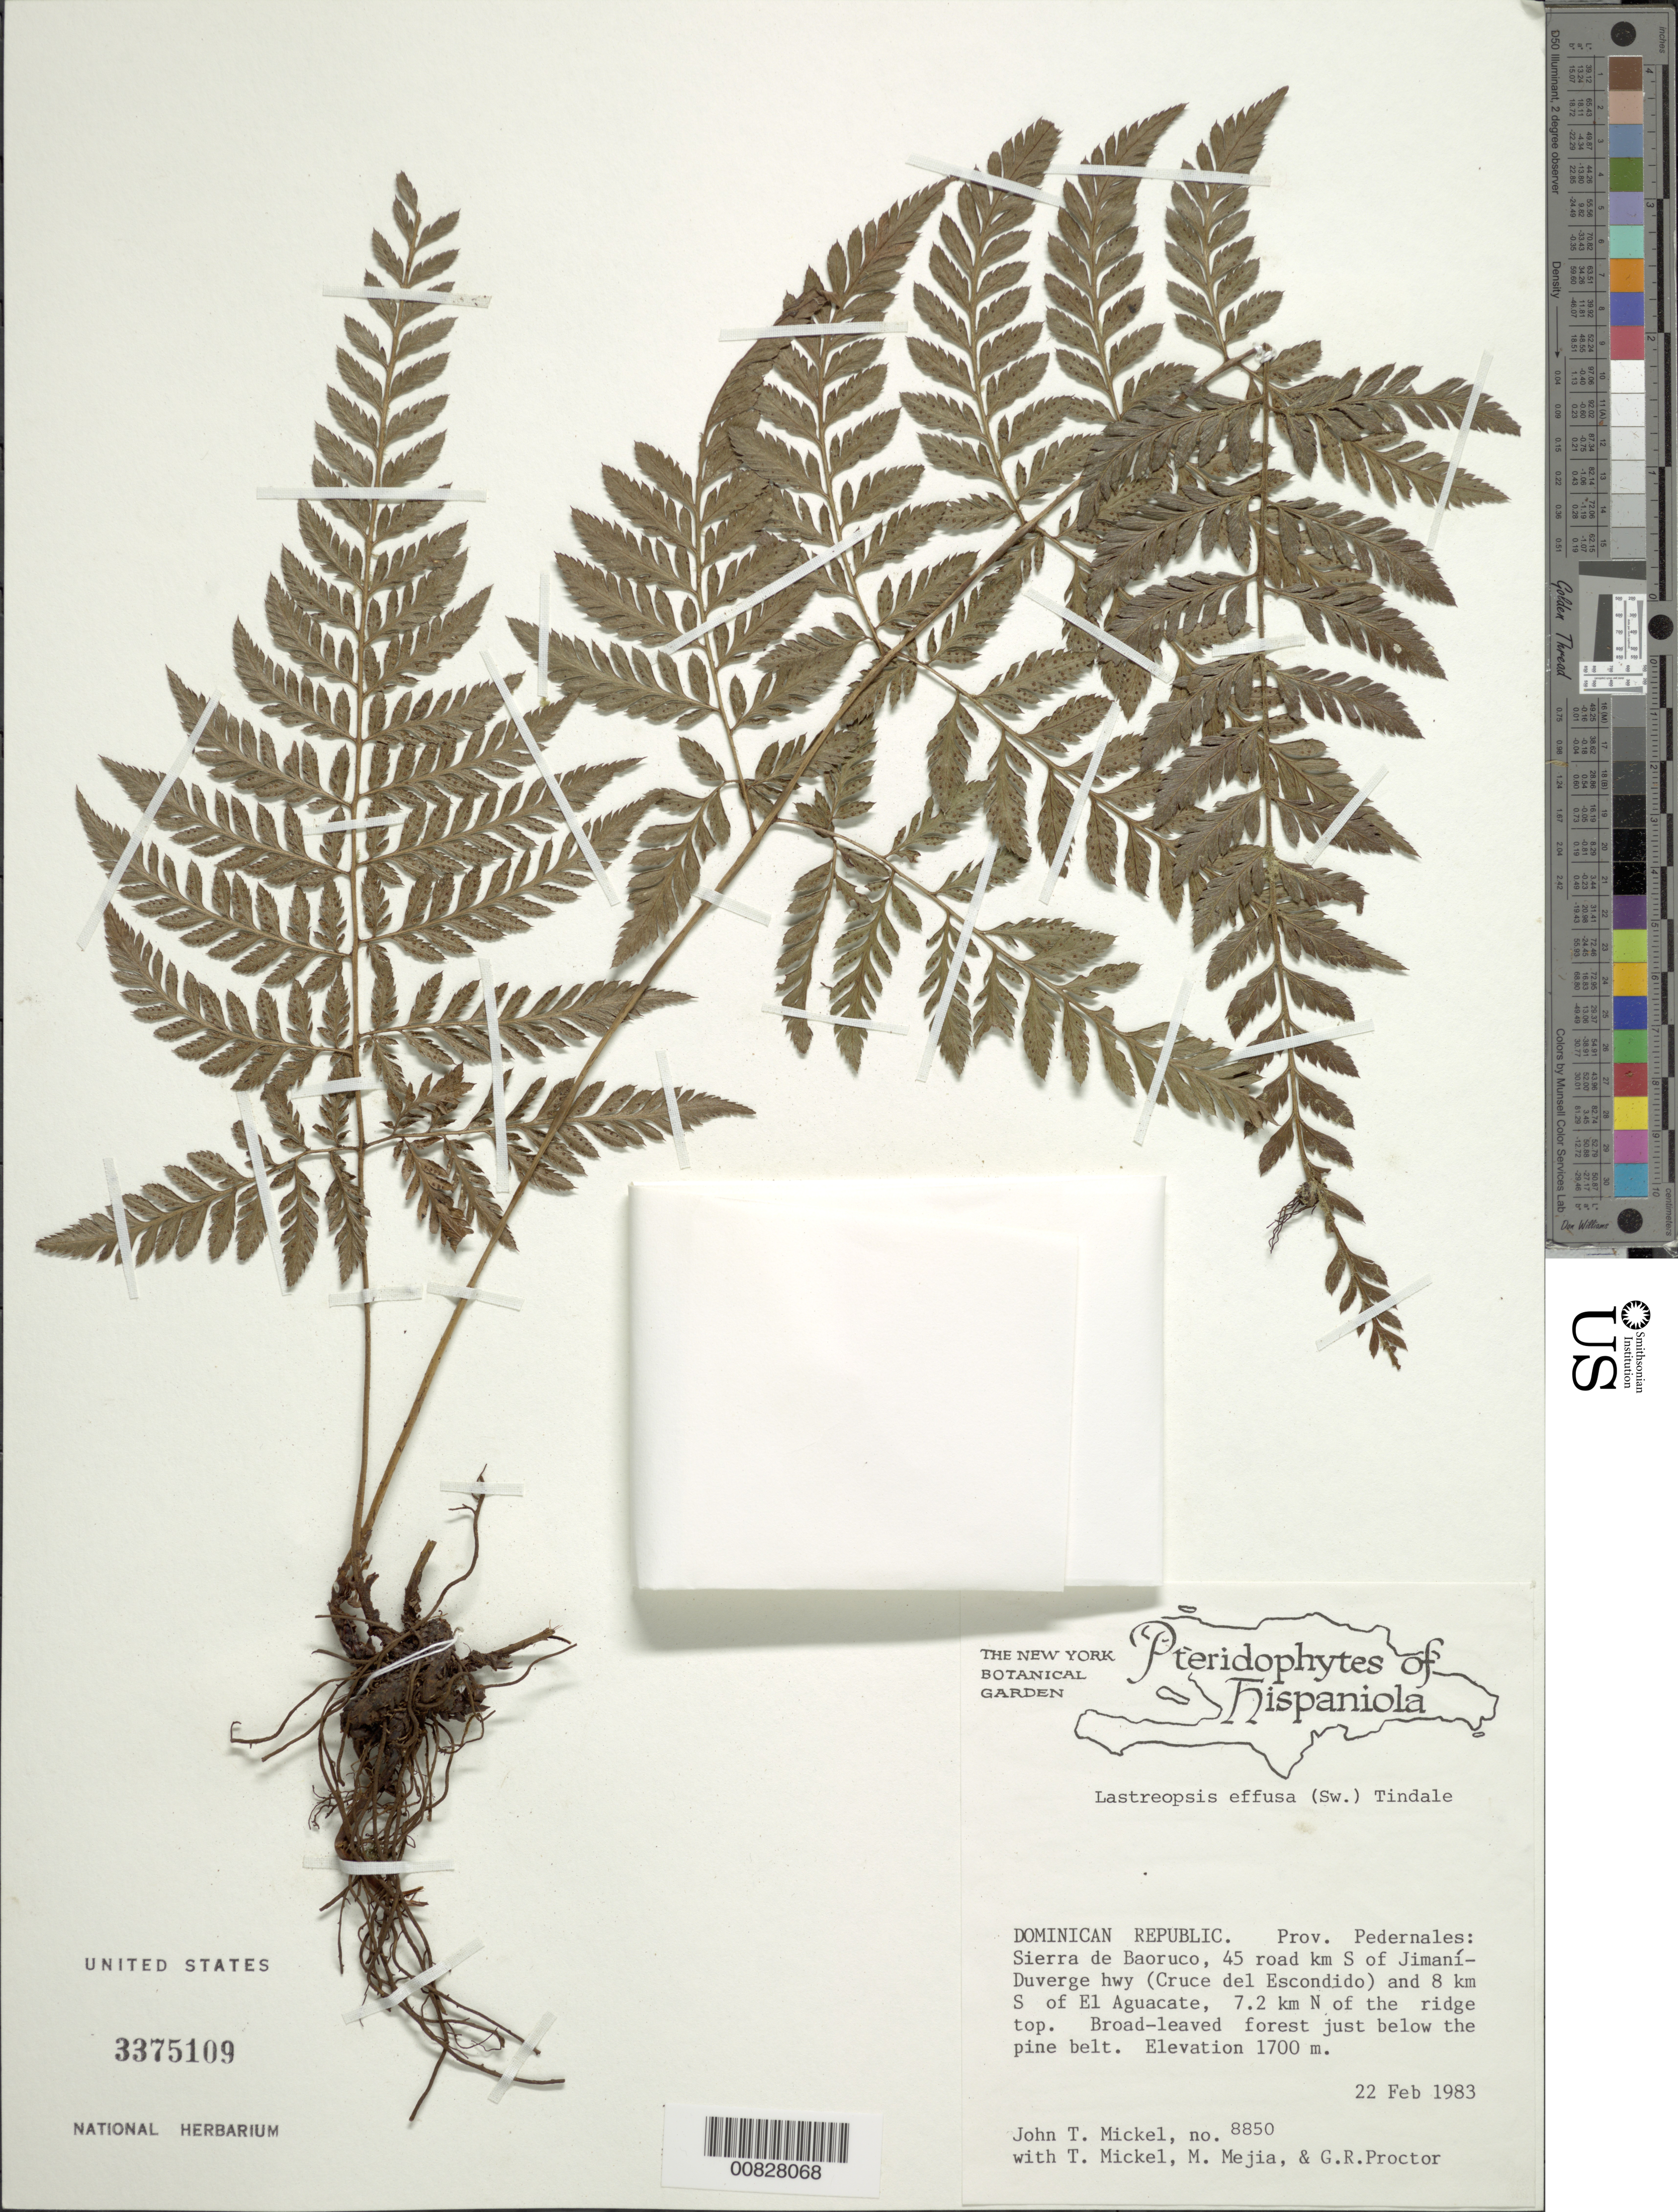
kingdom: Plantae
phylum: Tracheophyta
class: Polypodiopsida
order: Polypodiales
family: Dryopteridaceae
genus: Parapolystichum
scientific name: Parapolystichum effusum var. effusum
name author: (Sw.) Ching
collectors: J. T. Mickel, T. Mickel, M. Mejia & G. R. Proctor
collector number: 8850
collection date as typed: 22 Feb 1983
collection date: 1983-02-22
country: Dominican Republic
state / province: Pedernales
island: Hispaniola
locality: Sierra de Baoruco, 45 km S of Jimaní-Duverge Hwy. (Cruce del Escondido), 8 km S of El Aguacate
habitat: Broad-leaved forest just below pine belt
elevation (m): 1700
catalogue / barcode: US 3375109